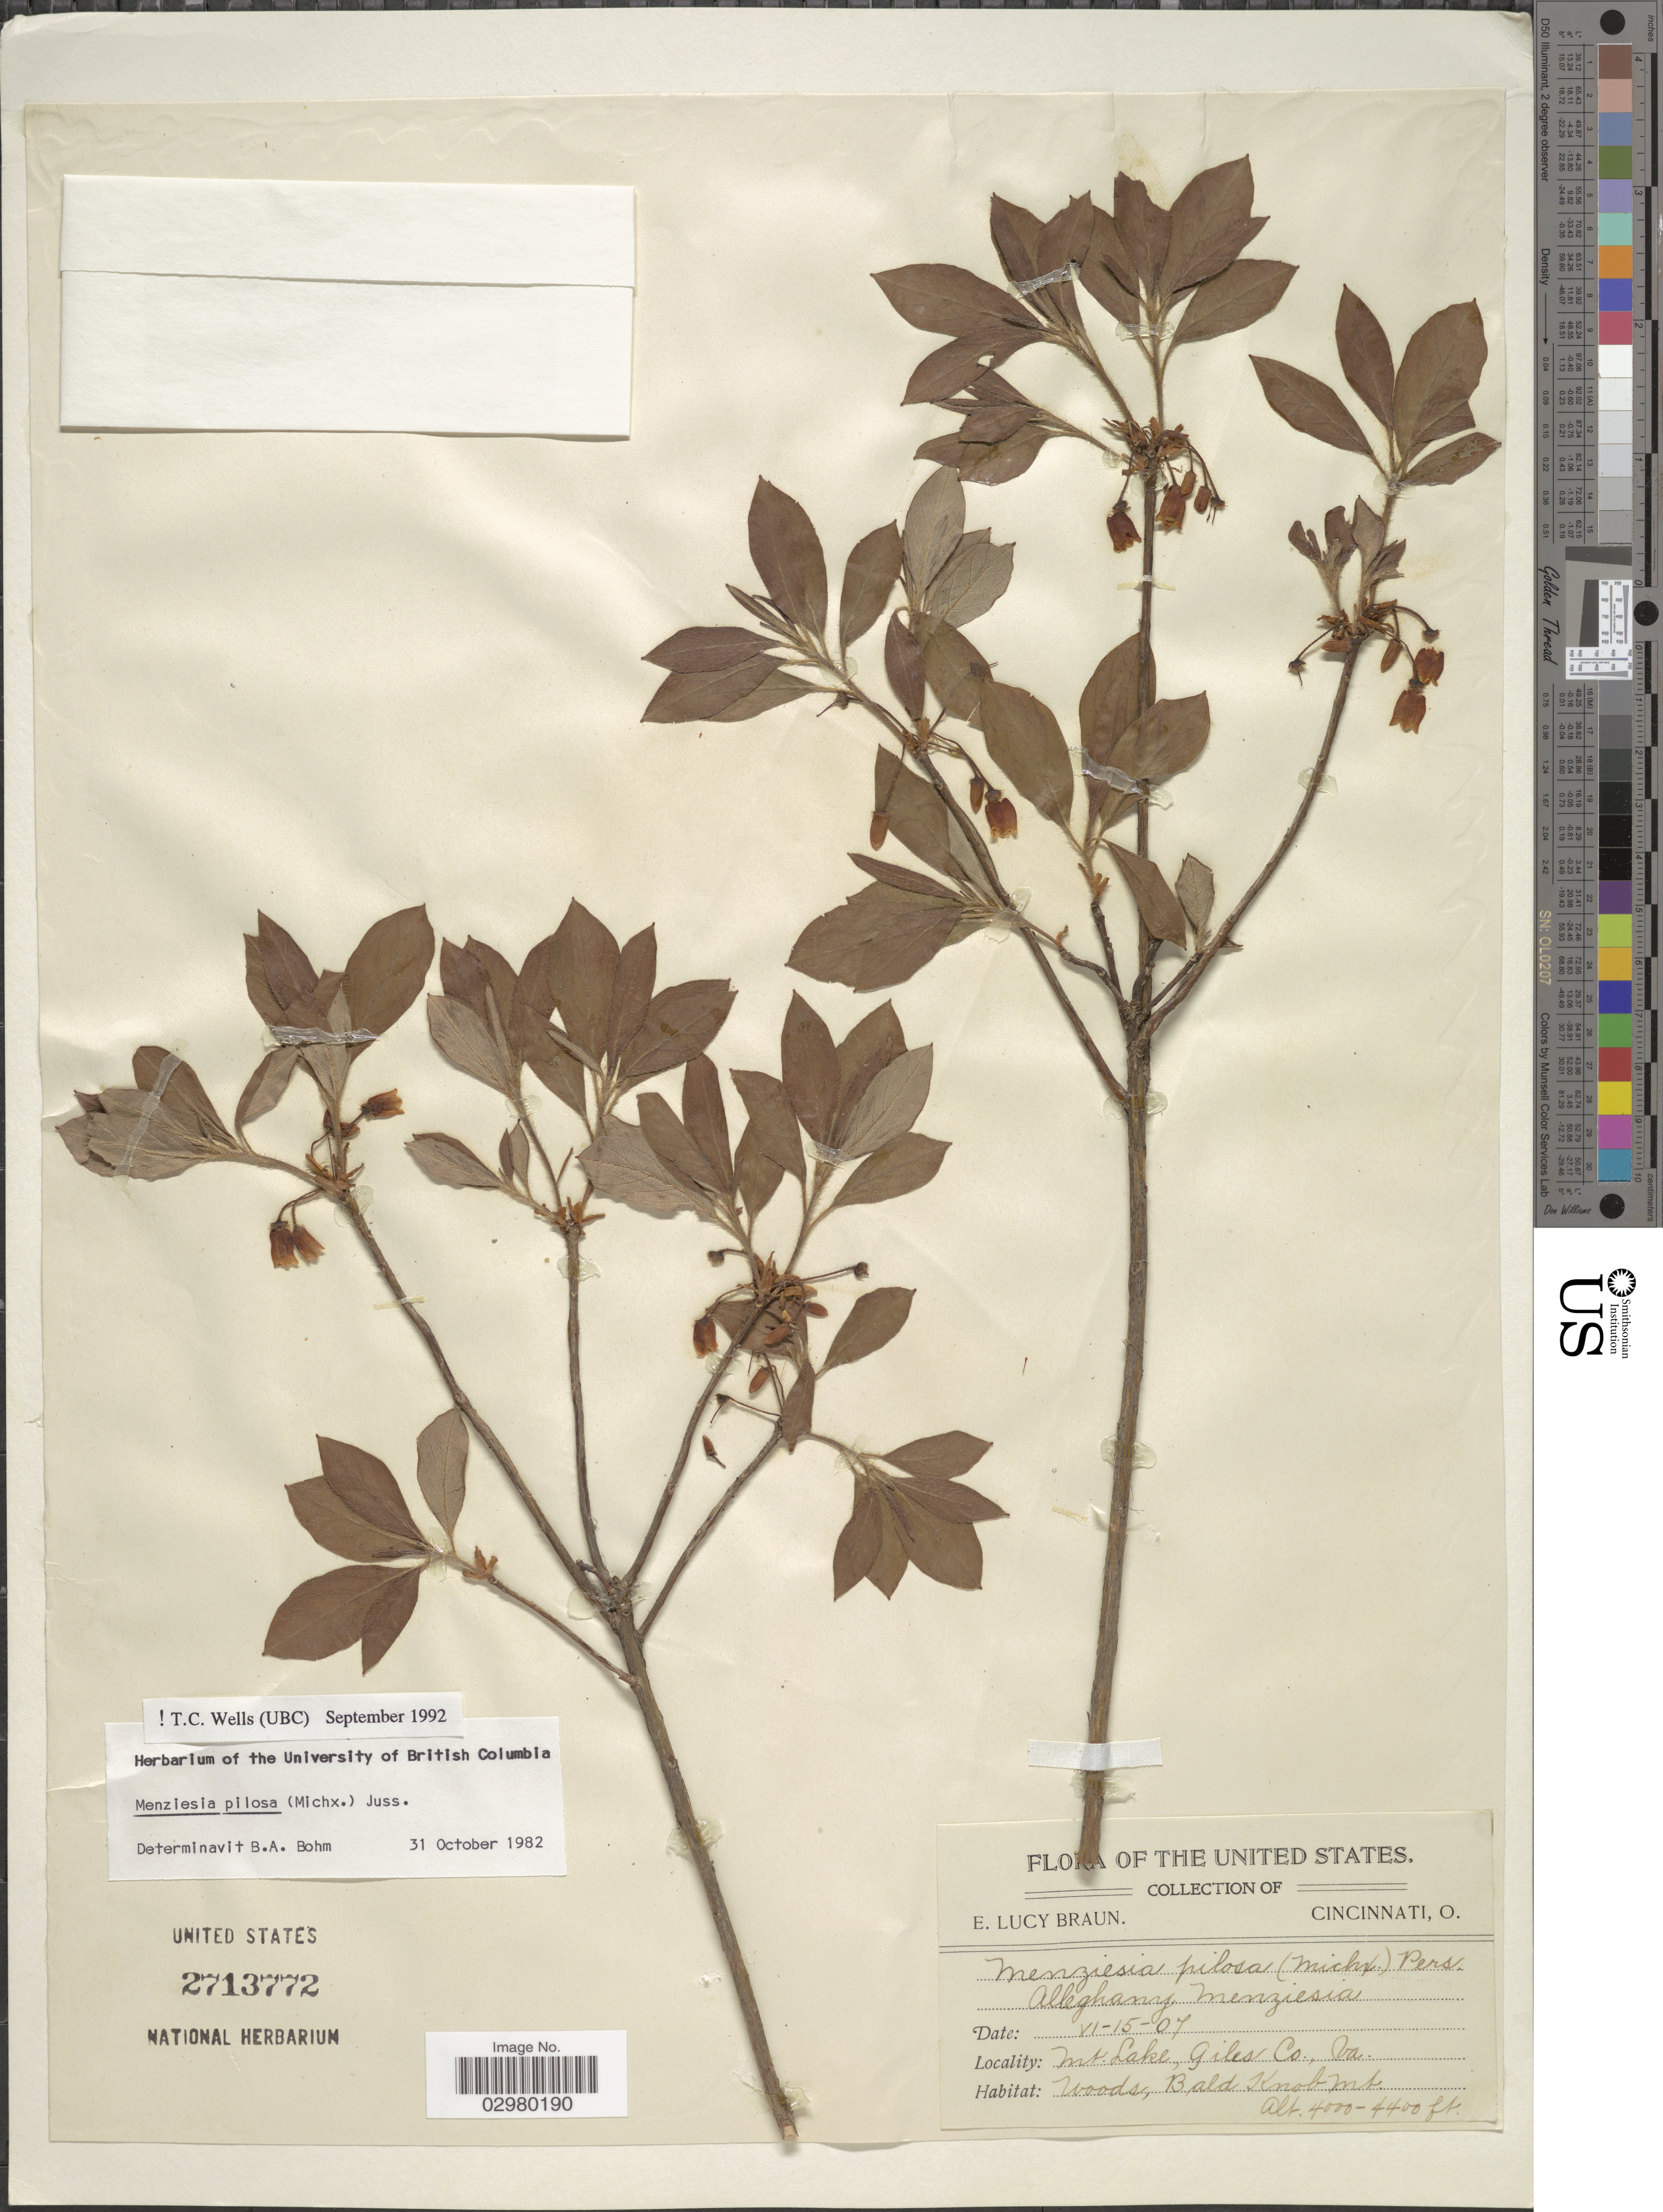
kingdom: Plantae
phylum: Tracheophyta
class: Magnoliopsida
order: Ericales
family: Ericaceae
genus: Menziesia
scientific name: Menziesia pilosa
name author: (Michx.) Juss.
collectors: E. L. Braun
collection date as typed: Transcribed d/m/y: 15/6/7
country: United States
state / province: Virginia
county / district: Giles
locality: Mt. Lake, Giles Co., Bald Knob Mt.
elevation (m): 1219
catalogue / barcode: US 2713772